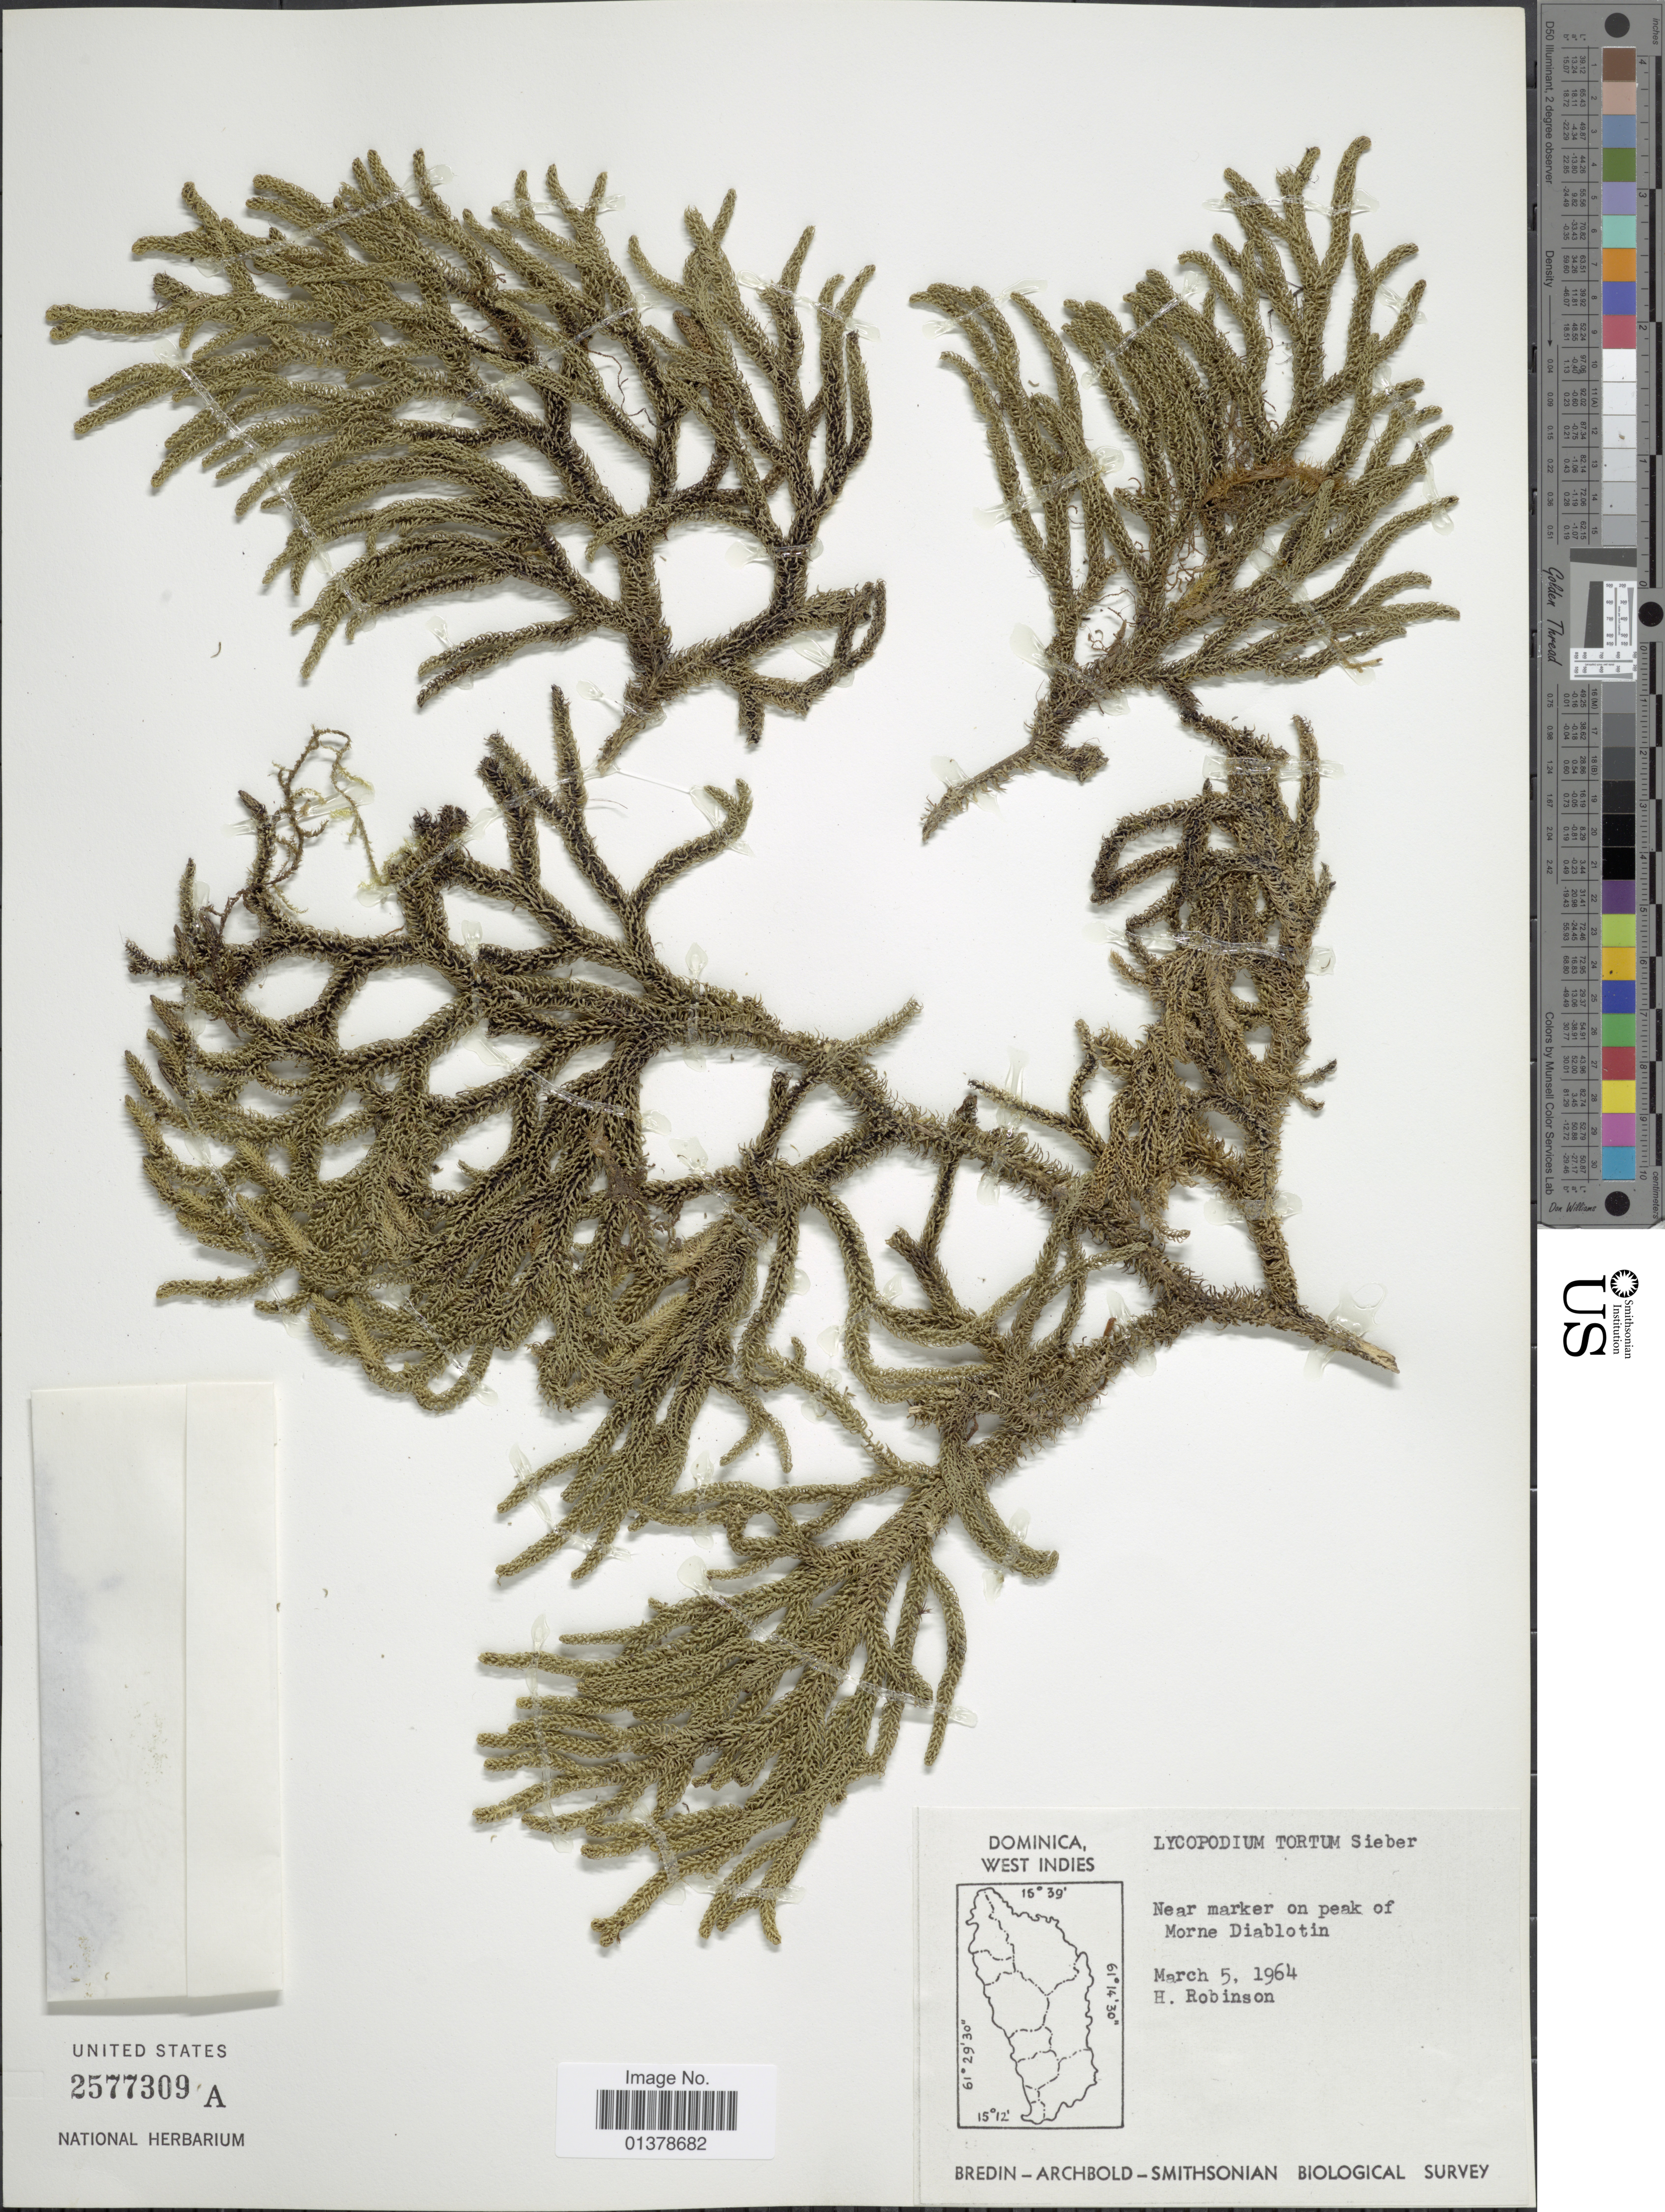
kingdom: Plantae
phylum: Tracheophyta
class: Lycopodiopsida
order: Lycopodiales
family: Lycopodiaceae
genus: Palhinhaea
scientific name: Palhinhaea torta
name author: (Sieber ex Underw. & F.E. Lloyd) Christenh.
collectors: H. Robinson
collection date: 1964-03-05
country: Dominica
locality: West Indies, Near marker on peak of Morne Diablotin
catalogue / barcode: US 2577309A